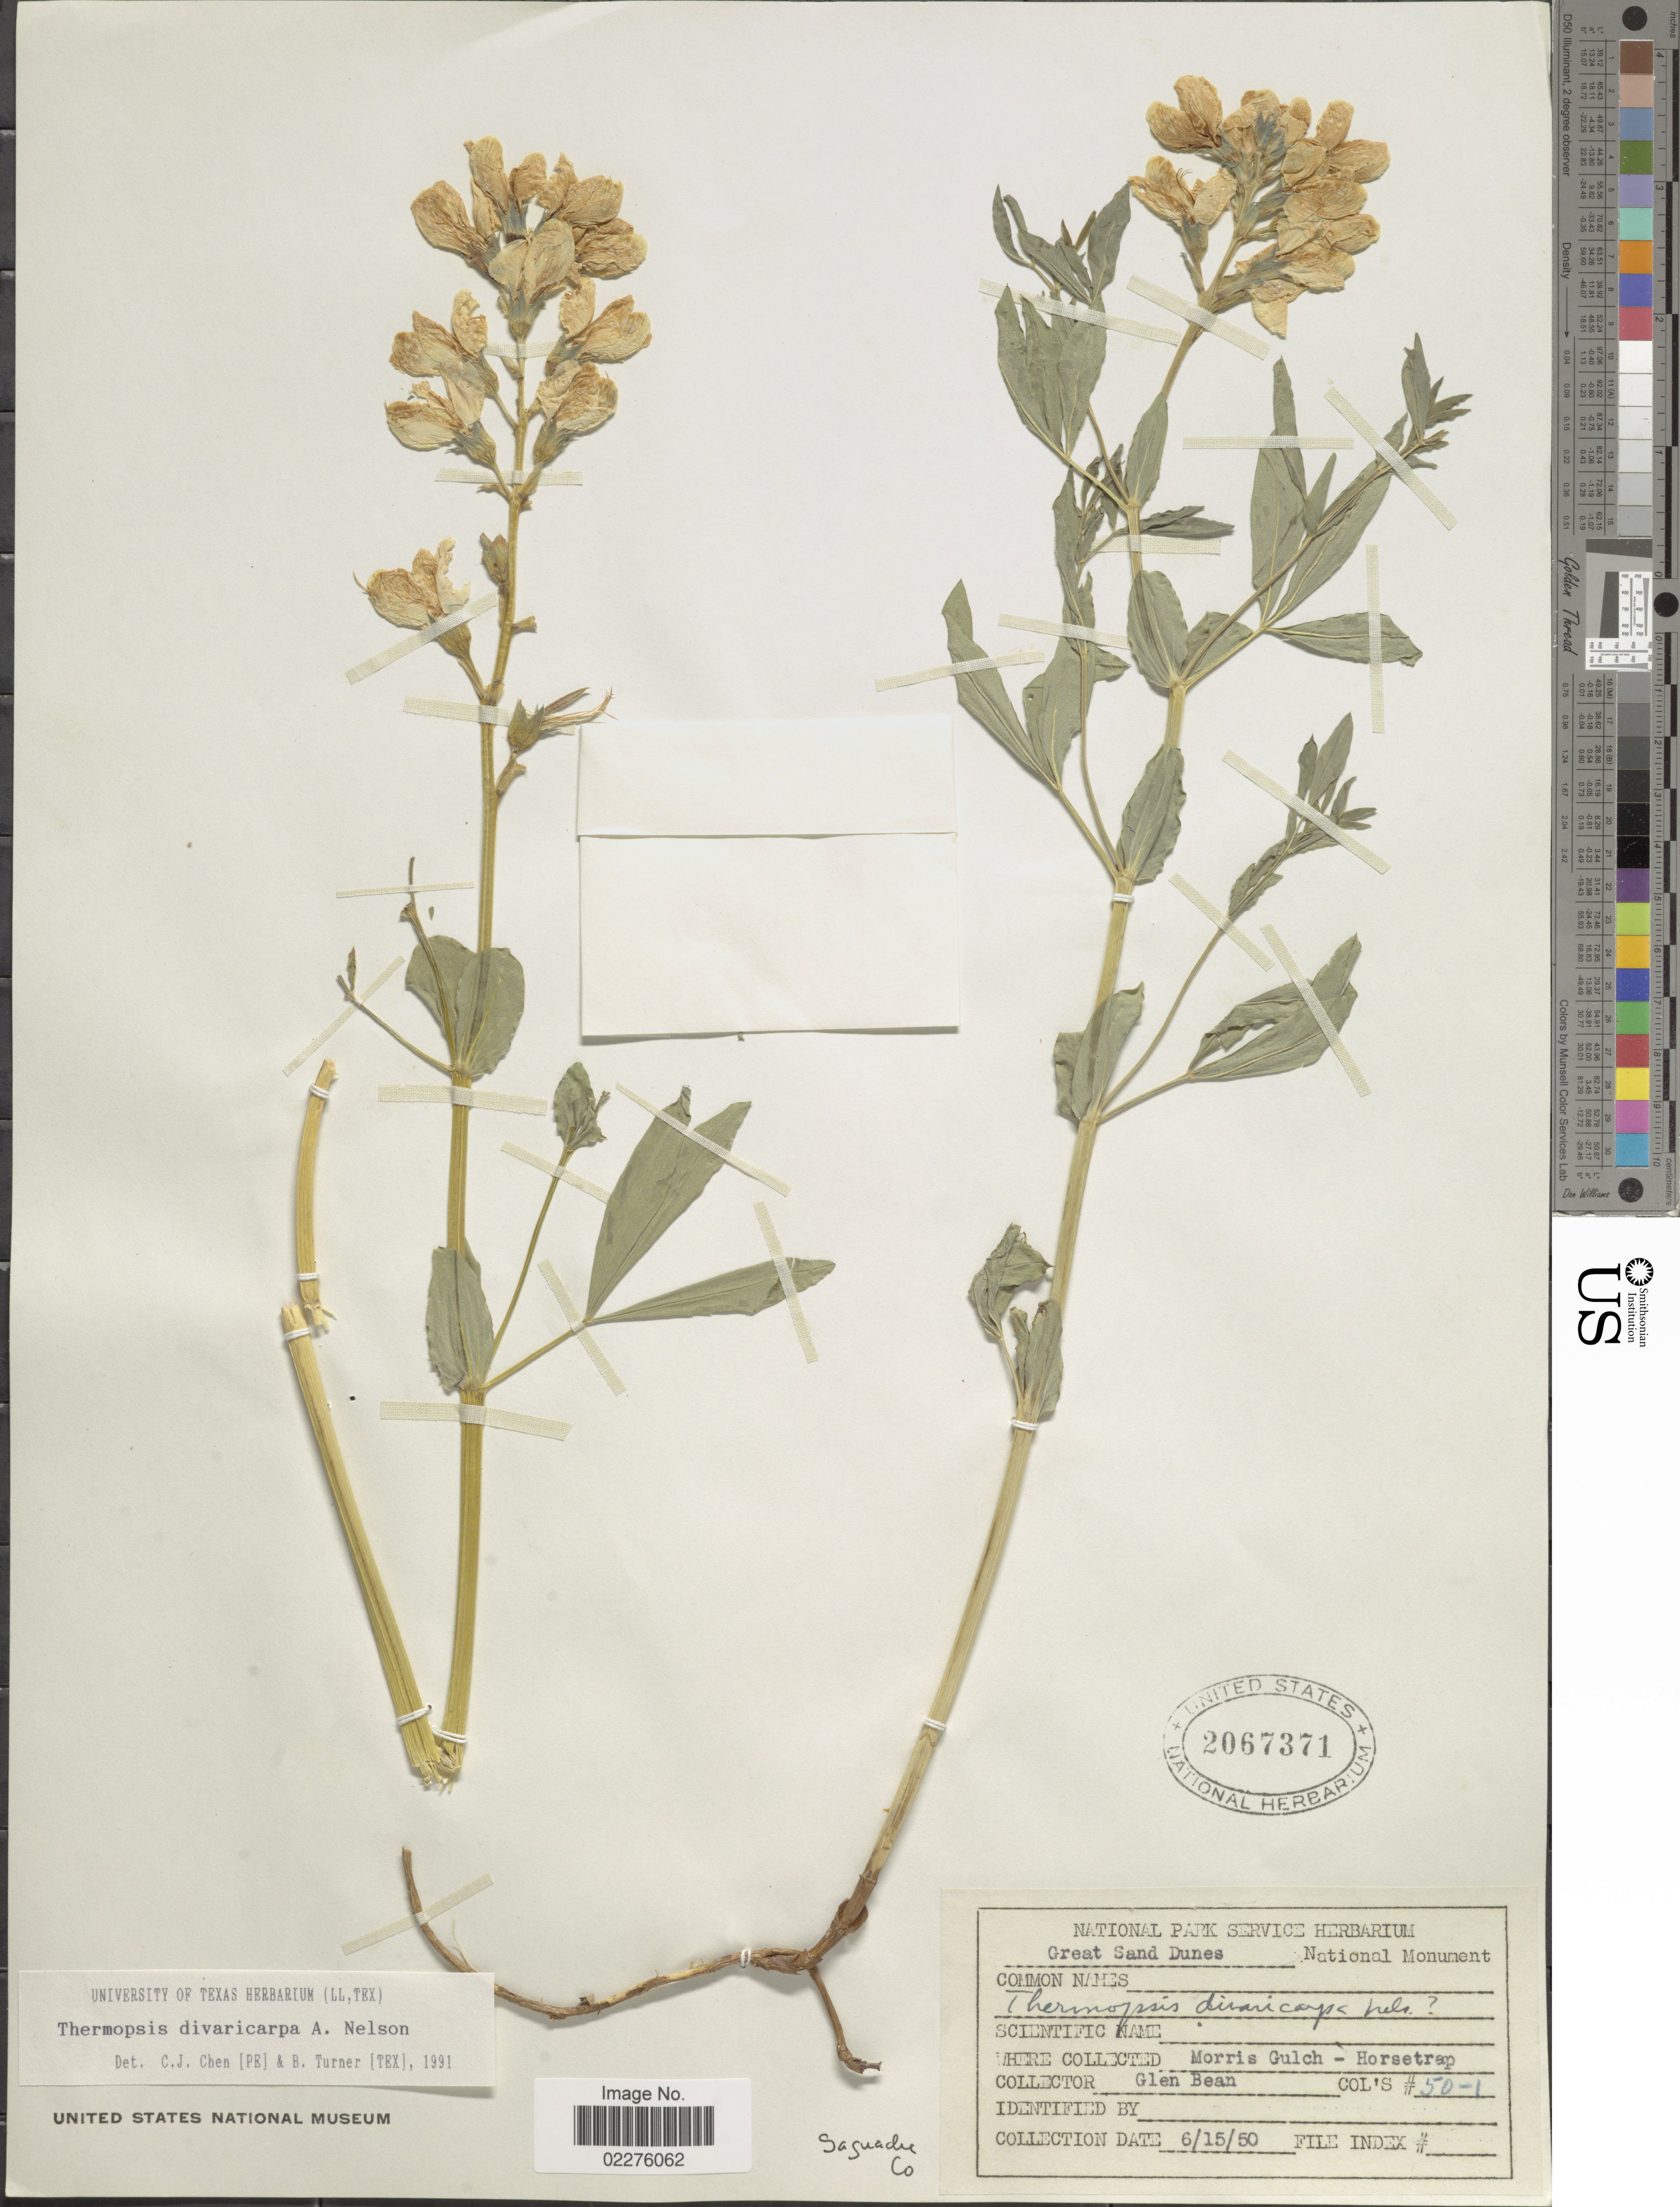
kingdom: Plantae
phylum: Tracheophyta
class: Magnoliopsida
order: Fabales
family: Fabaceae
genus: Thermopsis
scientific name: Thermopsis divaricarpa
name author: A. Nelson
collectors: G. Bean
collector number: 50-1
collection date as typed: Transcribed d/m/y: 15/6/50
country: United States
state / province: Colorado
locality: Great Sand Dunes, Morris Gulch - Horsetrap, Saguache Co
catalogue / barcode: US 2067371